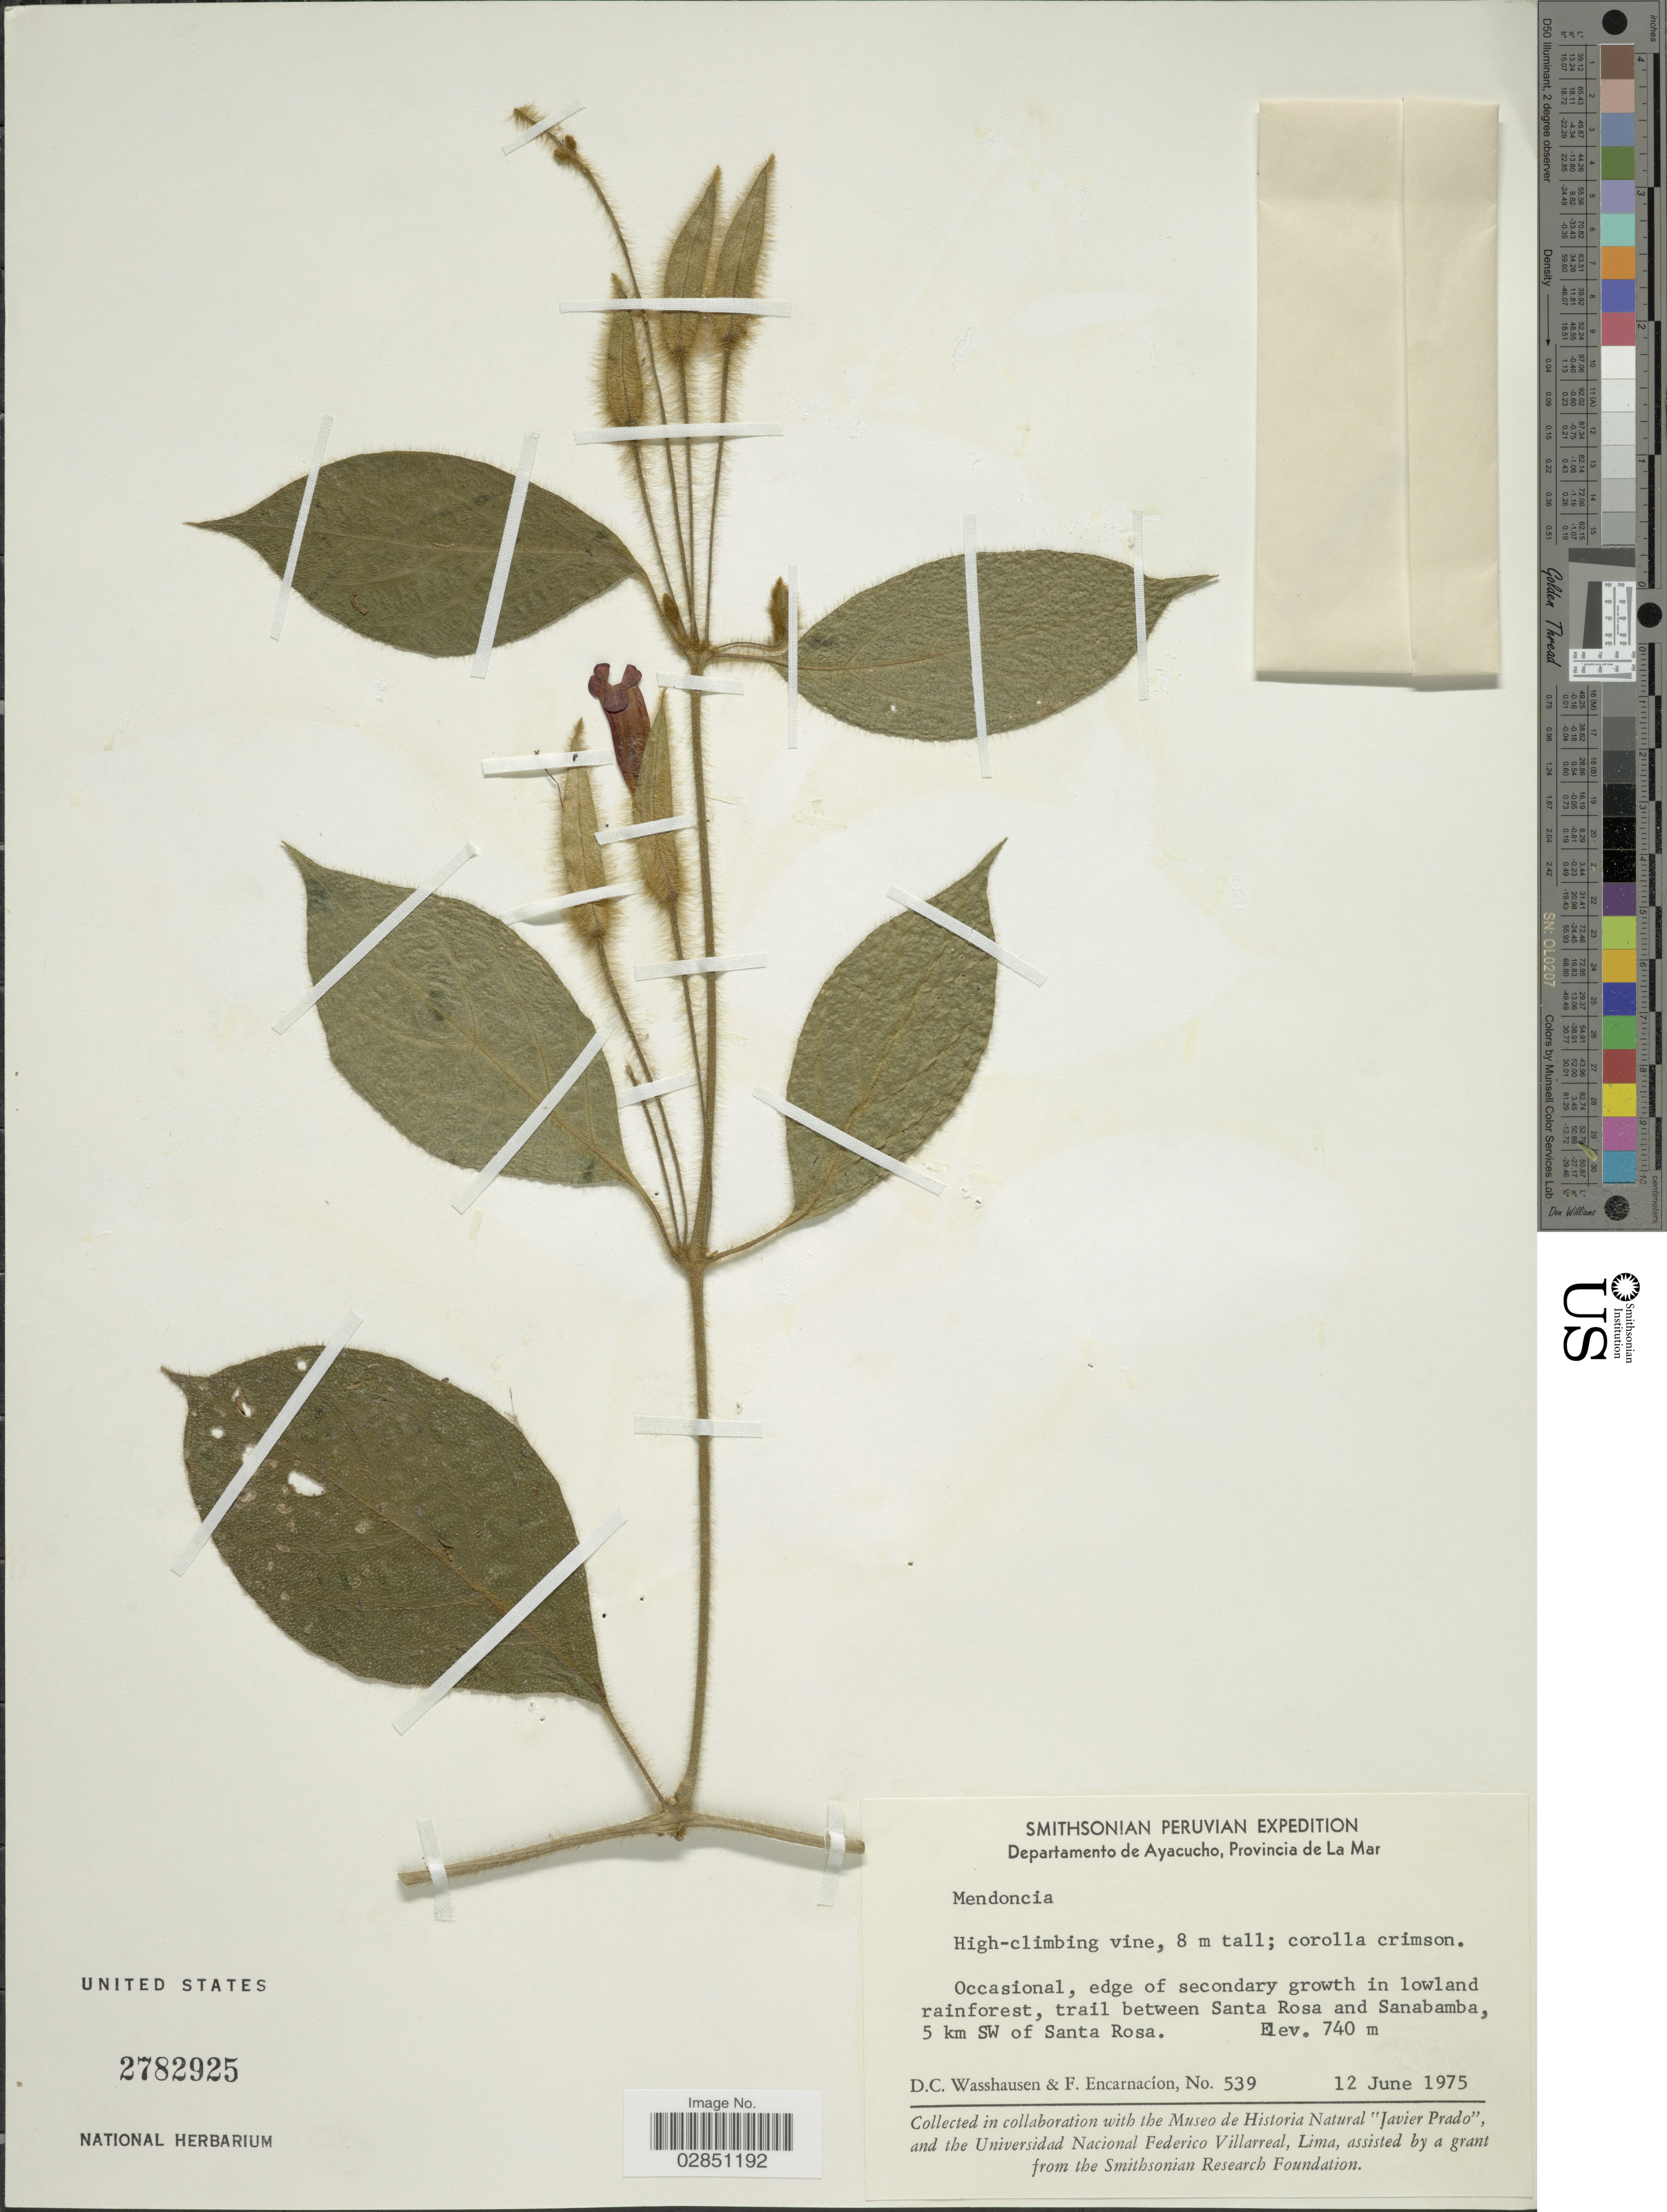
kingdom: Plantae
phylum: Tracheophyta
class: Magnoliopsida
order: Lamiales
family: Acanthaceae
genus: Mendoncia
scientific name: Mendoncia lindavii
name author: Rusby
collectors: D. C. Wasshausen & F. Encarnación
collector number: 539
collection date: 1975-06-12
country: Peru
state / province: Ayacucho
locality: Departamento de Ayacucho, Provincia de La Mar. Trail between Santa Rosa and Sanabamba, 5 km SW of Santa Rosa.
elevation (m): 740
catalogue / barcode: US 2782925